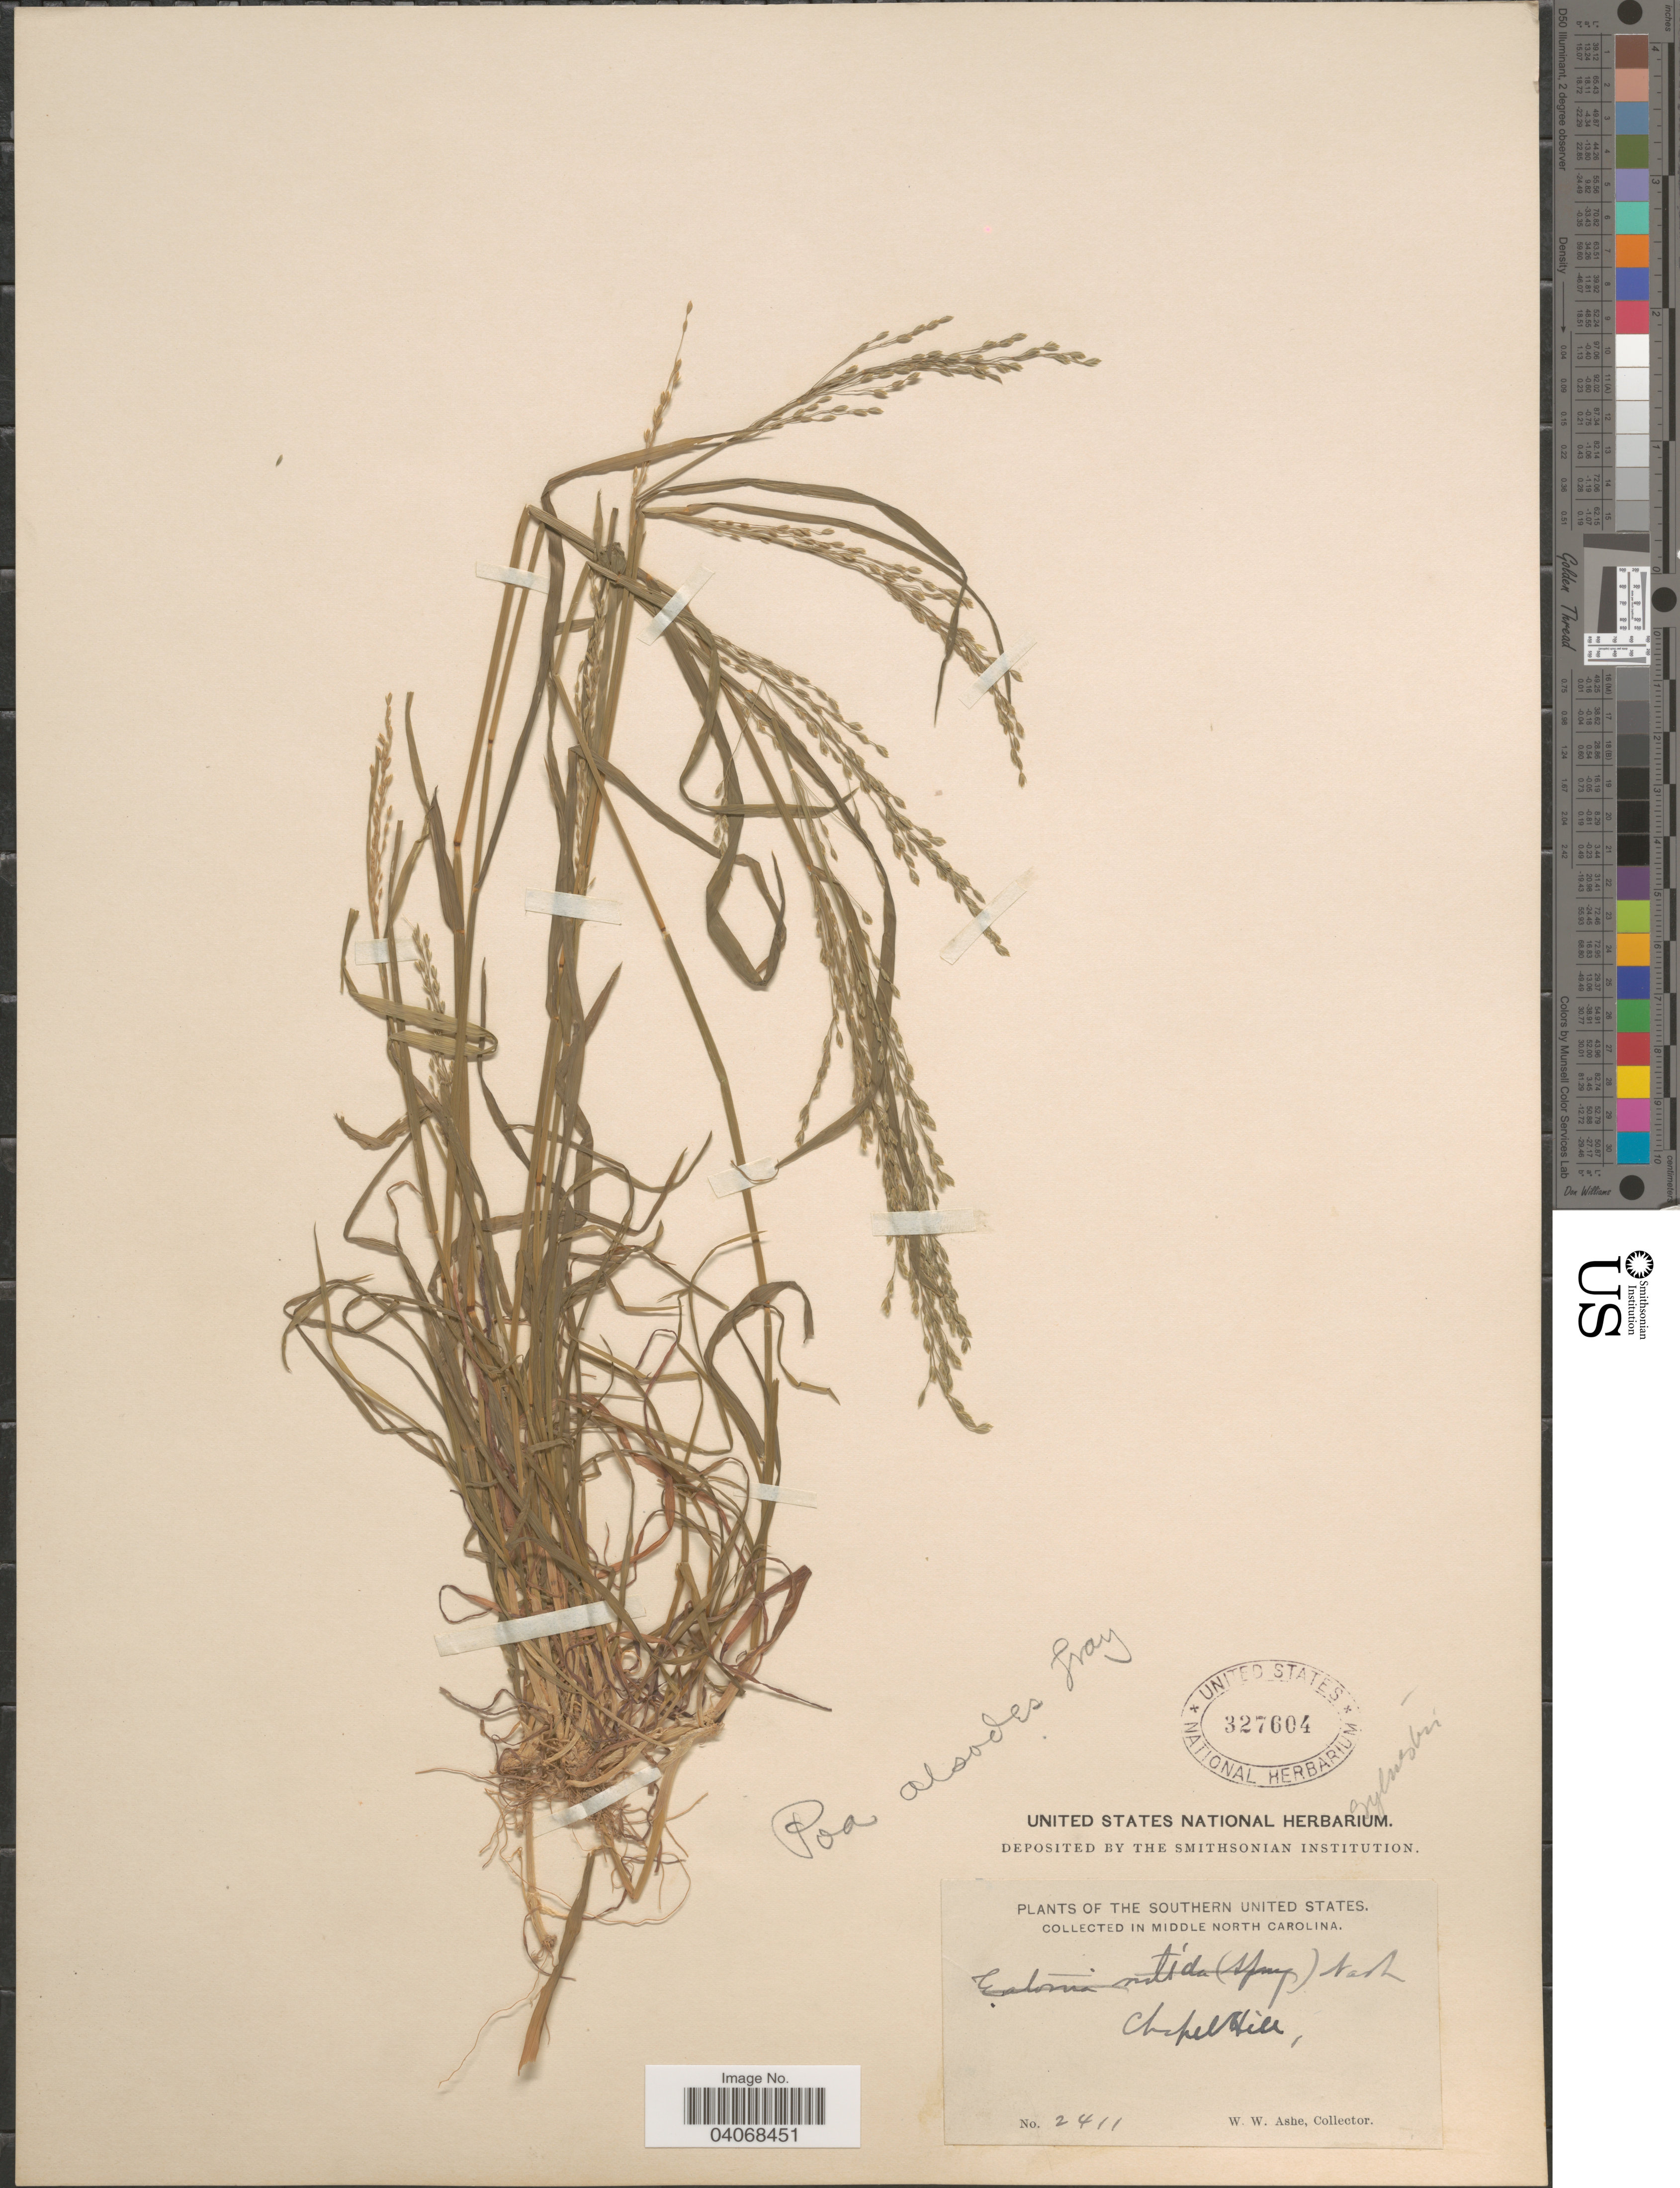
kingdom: Plantae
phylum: Tracheophyta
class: Liliopsida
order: Poales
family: Poaceae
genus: Poa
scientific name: Poa sylvestris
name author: A. Gray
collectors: W. W. Ashe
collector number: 2411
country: United States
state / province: North Carolina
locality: In middle North Carolina. Chapel Hill. The Southern United States.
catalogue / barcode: US 327604